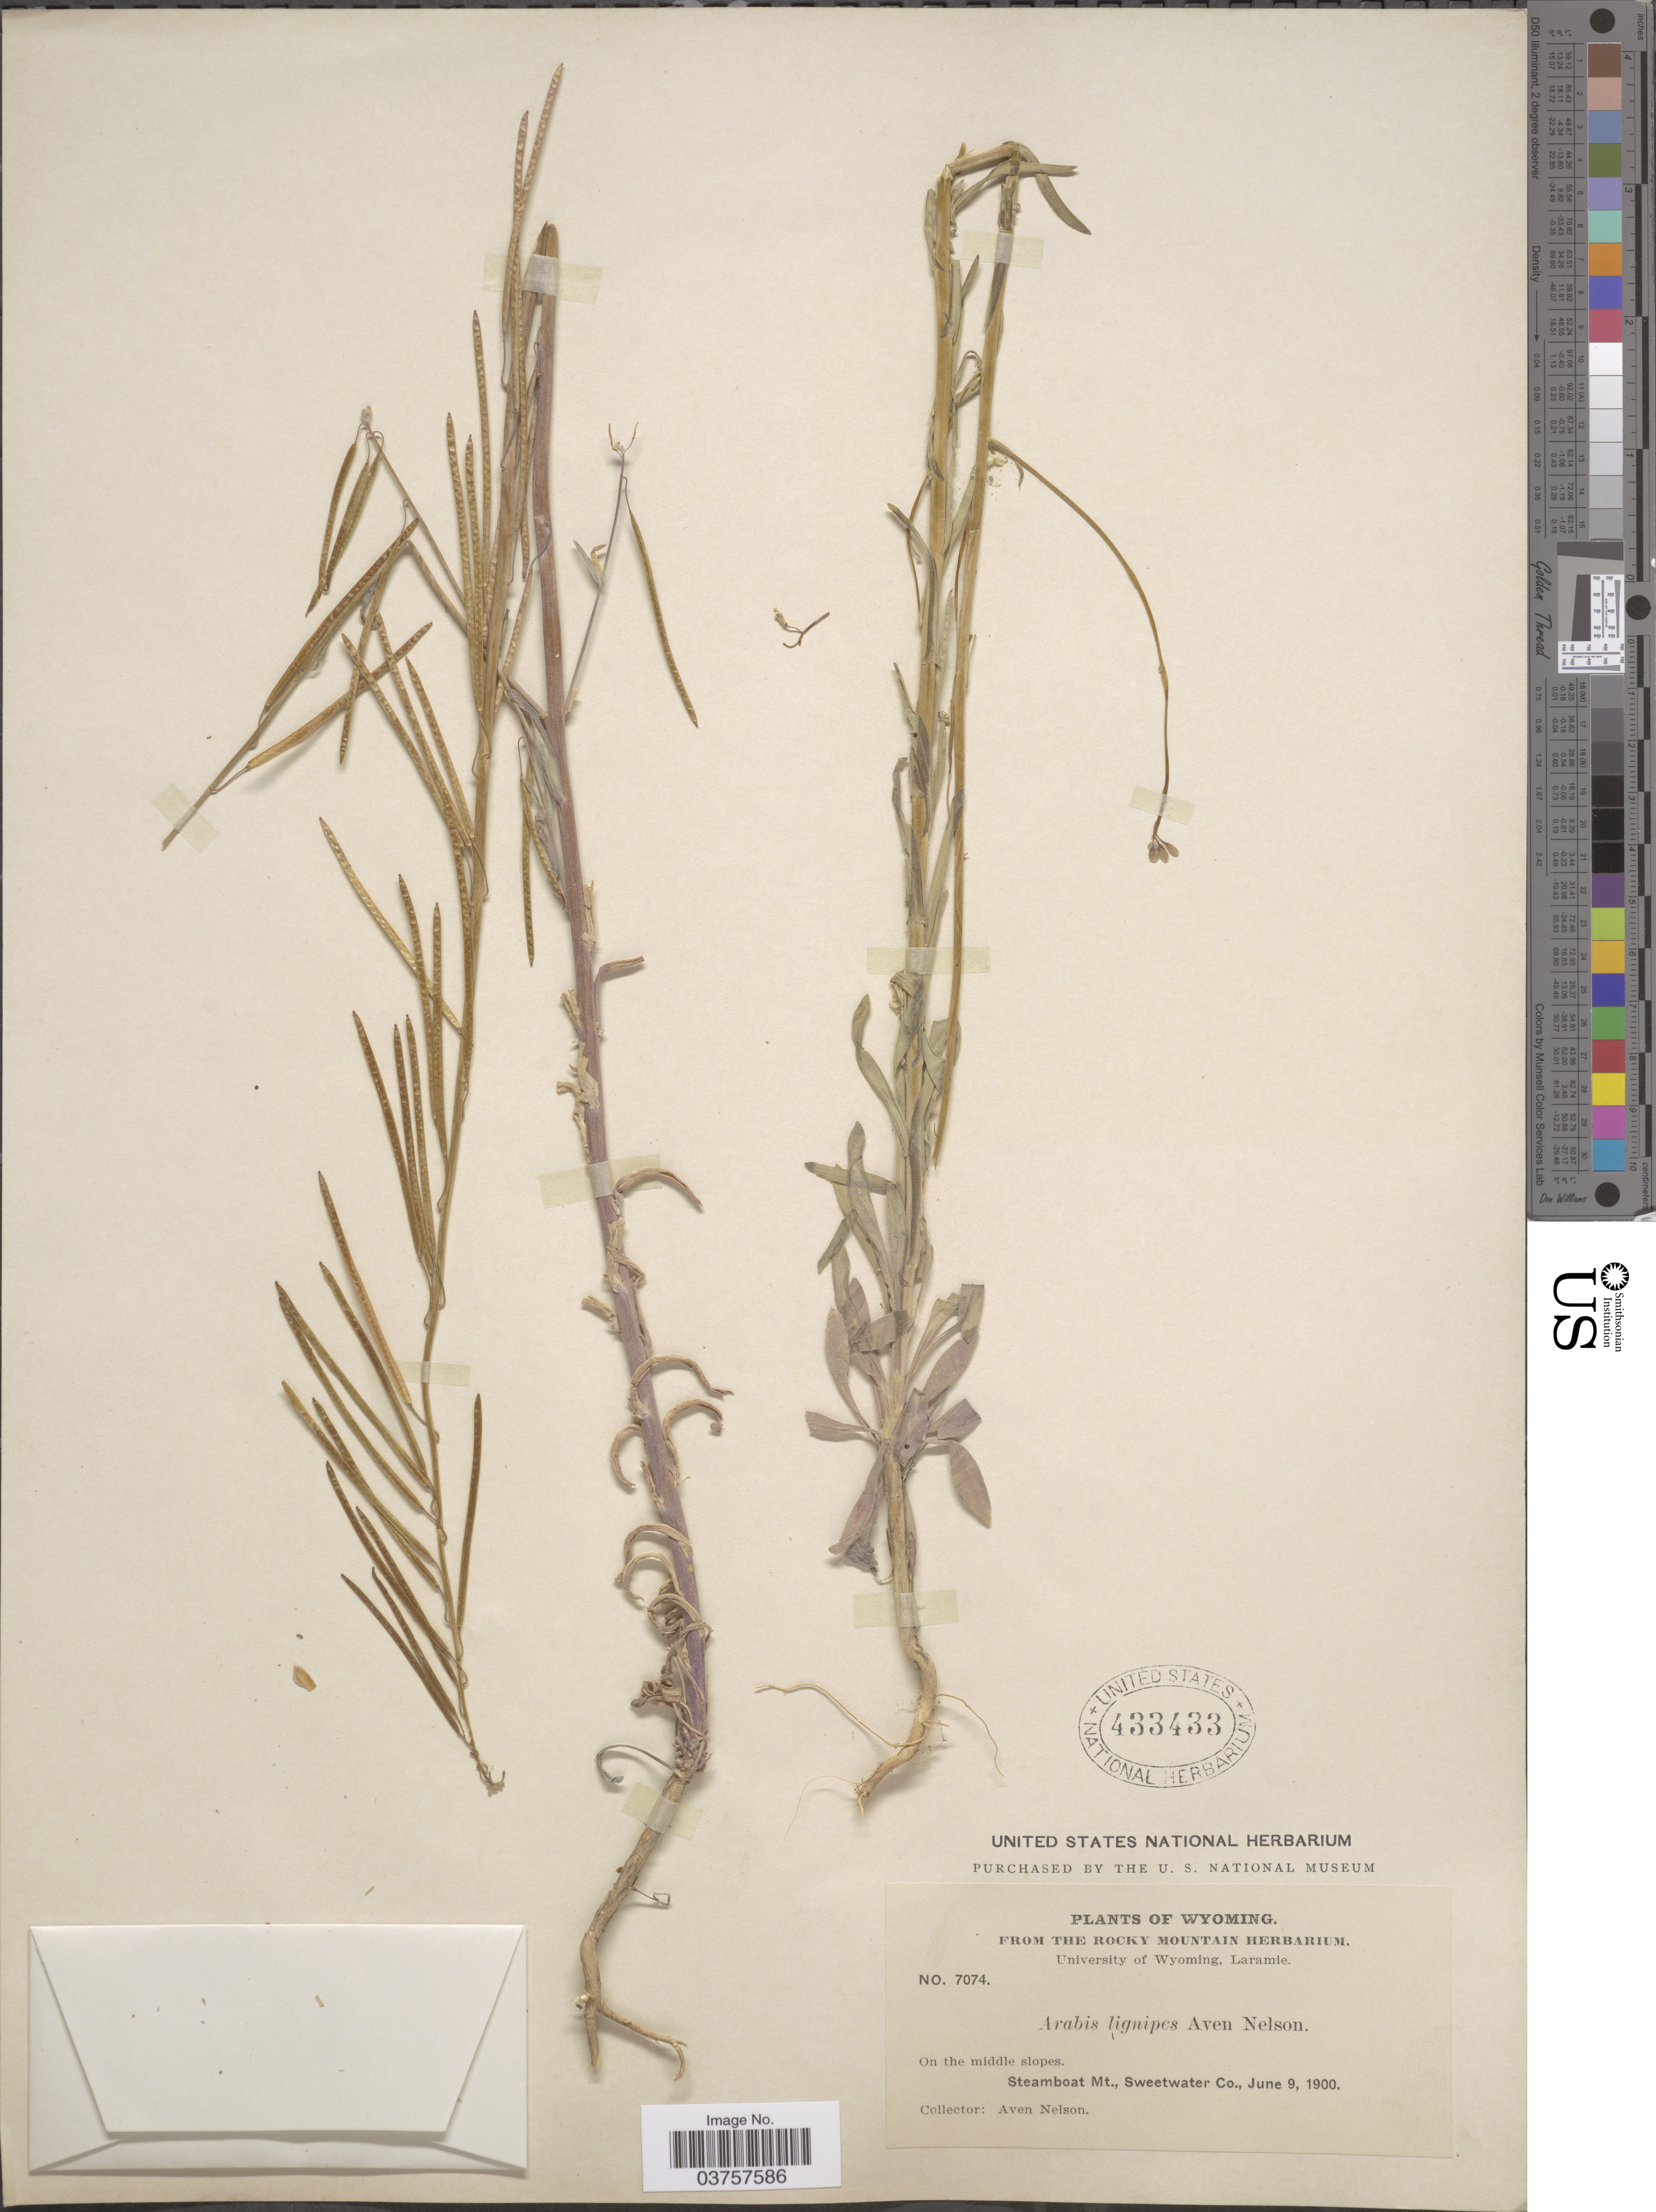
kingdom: Plantae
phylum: Tracheophyta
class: Magnoliopsida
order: Brassicales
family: Brassicaceae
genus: Arabis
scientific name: Arabis holboellii var. retrofracta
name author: Rydb.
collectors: A. Nelson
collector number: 7074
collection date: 1900-06-09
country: United States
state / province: Wyoming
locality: Steamboat Mt., Sweetwater Co.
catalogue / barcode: US 433433